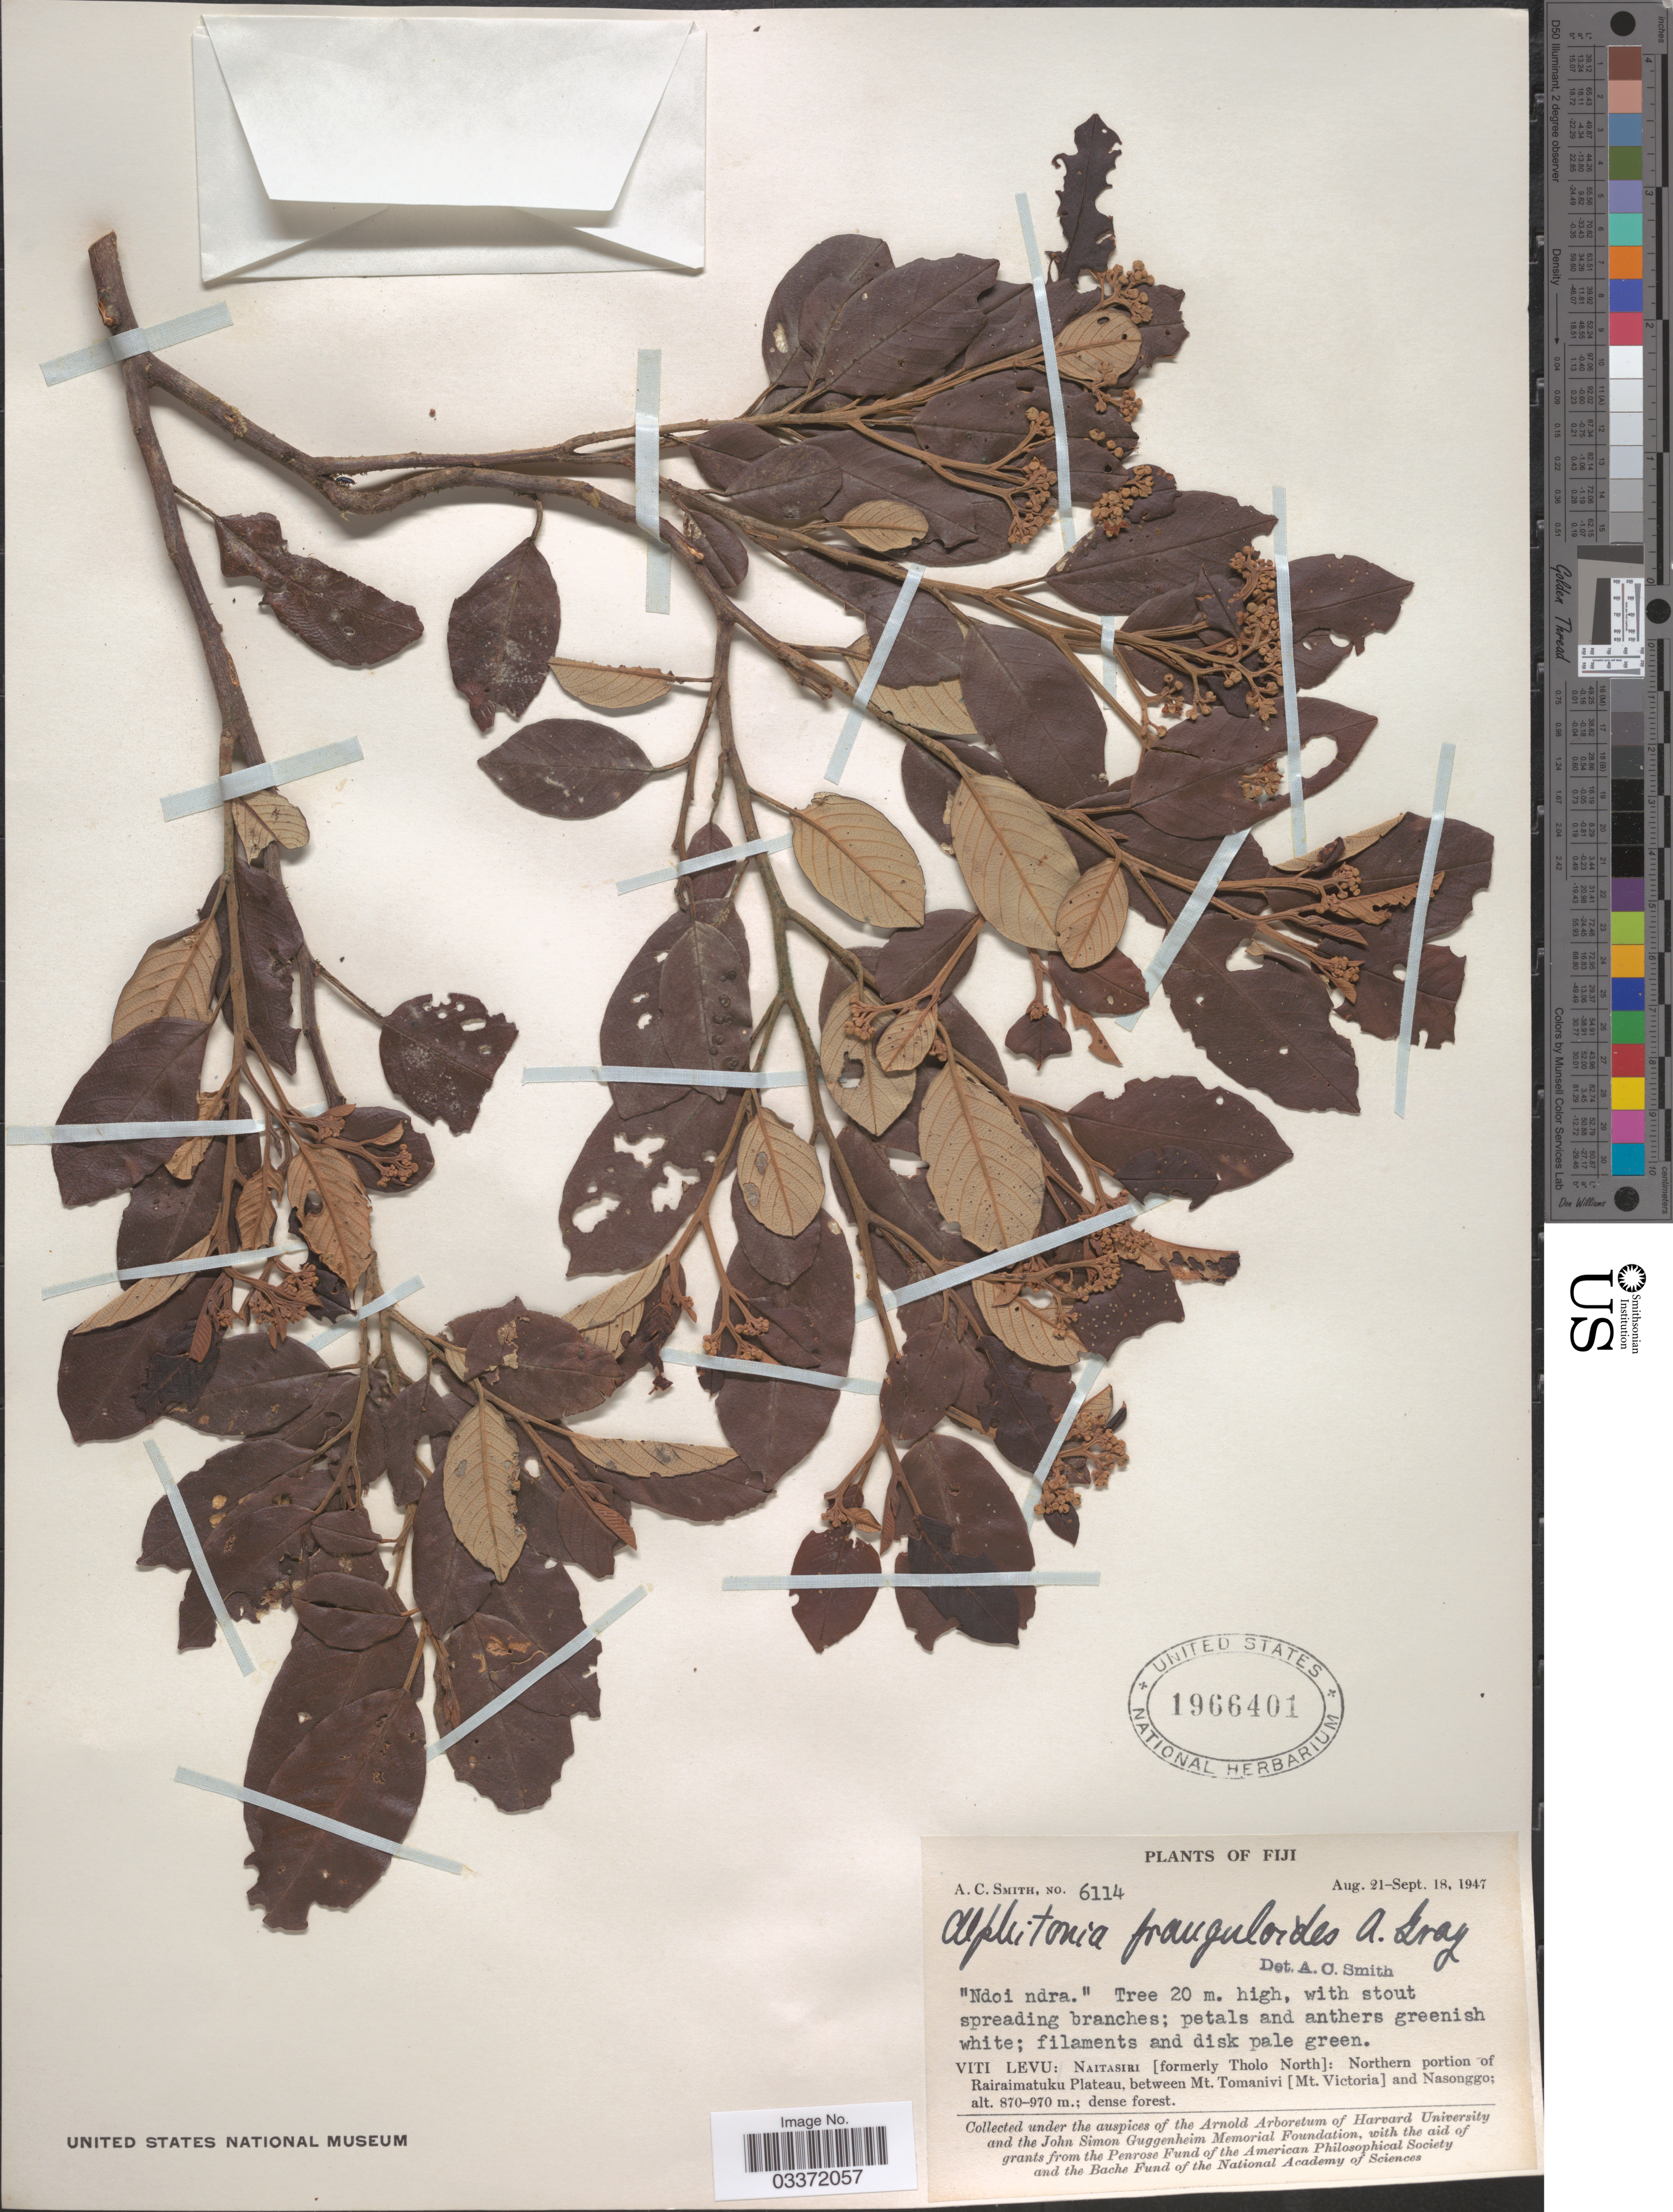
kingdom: Plantae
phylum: Tracheophyta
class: Magnoliopsida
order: Rosales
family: Rhamnaceae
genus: Alphitonia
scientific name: Alphitonia franguloides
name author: A. Gray in Wilkes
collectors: A. C. Smith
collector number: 6114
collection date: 1947-08-21/1947-09-18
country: Fiji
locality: Viti Levu: Naitasiri [formerly Tholo North]: Northern portion of Rairaimatuku Plateau Mt. Tomanivi [Mt. Victoria] and Nasonggo.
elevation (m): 870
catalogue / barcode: US 1966401